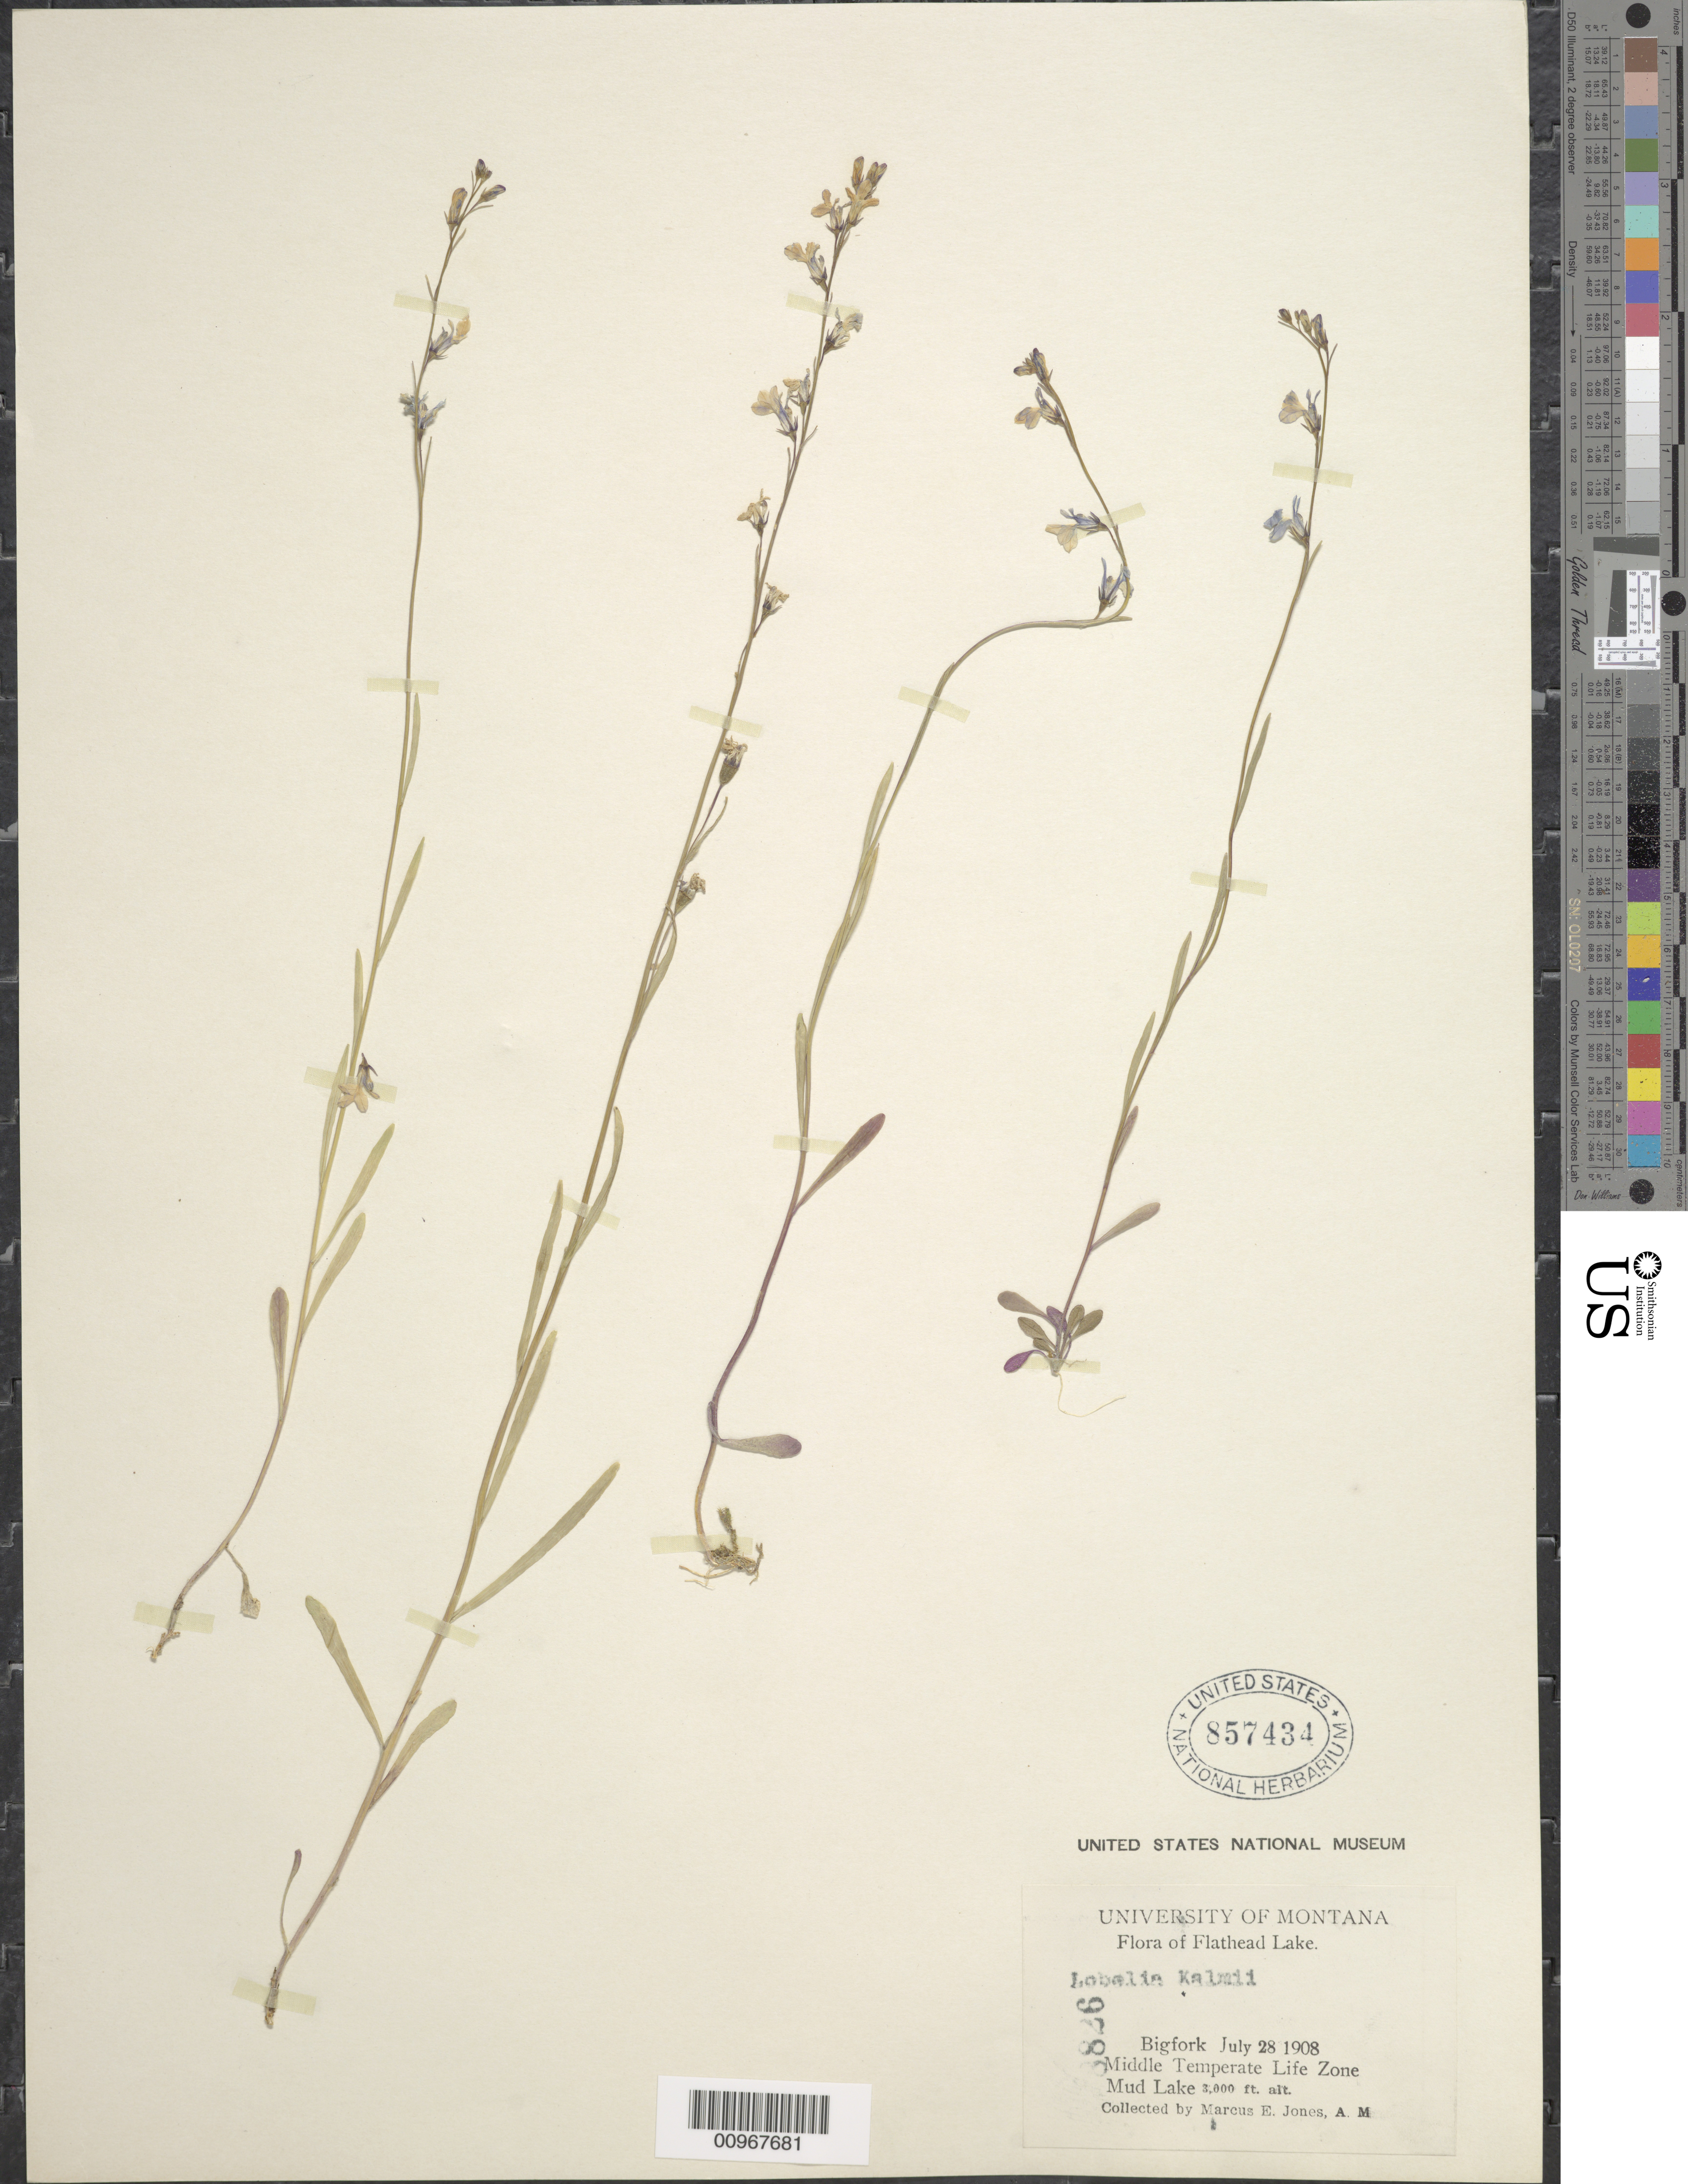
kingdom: Plantae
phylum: Tracheophyta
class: Magnoliopsida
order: Asterales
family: Campanulaceae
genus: Lobelia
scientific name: Lobelia kalmii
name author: L.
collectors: M. E. Jones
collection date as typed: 28 Jul 1908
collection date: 1908-07-28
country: United States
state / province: Montana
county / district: Flathead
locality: Bigfork, Mud Lake, Flathead Lake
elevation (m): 914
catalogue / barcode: US 857434